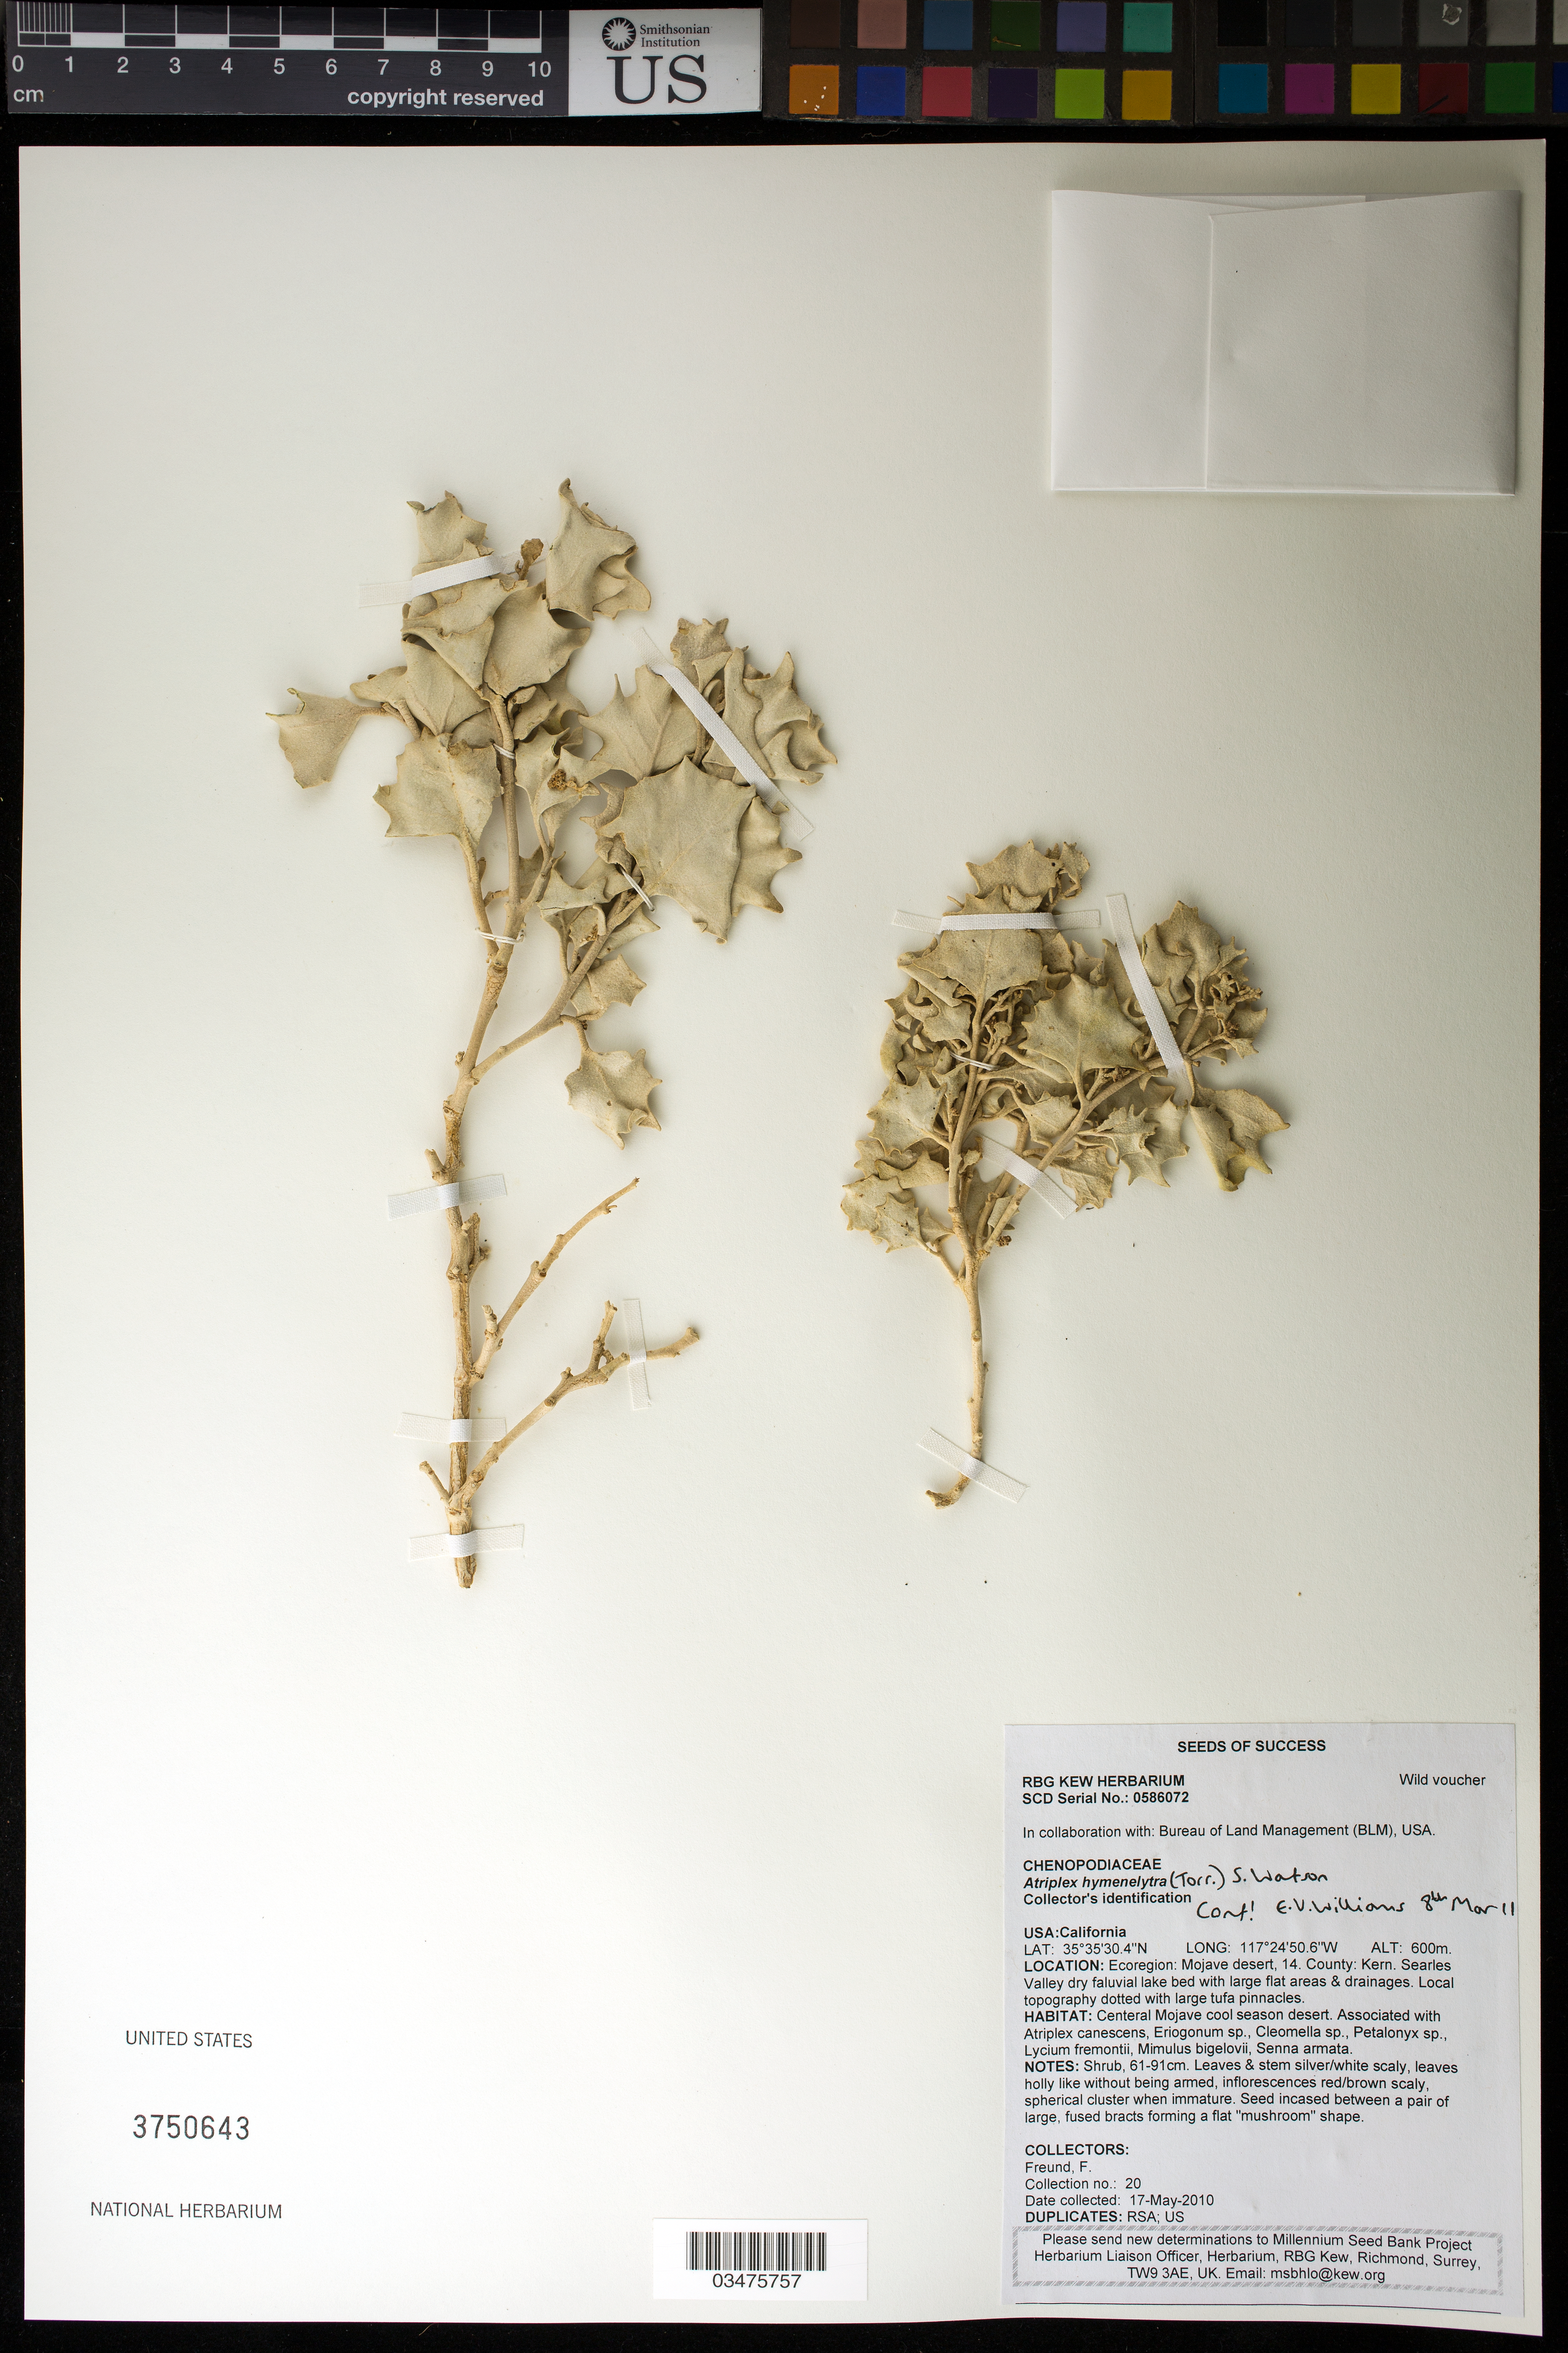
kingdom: Plantae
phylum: Tracheophyta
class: Magnoliopsida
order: Caryophyllales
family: Amaranthaceae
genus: Atriplex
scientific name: Atriplex hymenelytra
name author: (Torr.) S. Watson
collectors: F. Freund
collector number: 20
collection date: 2010-05-17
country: United States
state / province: California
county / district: Kern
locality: Searles Valley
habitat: Mojave cool season desert with Senna armata, Petalonyx sp, ect.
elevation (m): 600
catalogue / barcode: US 3750643